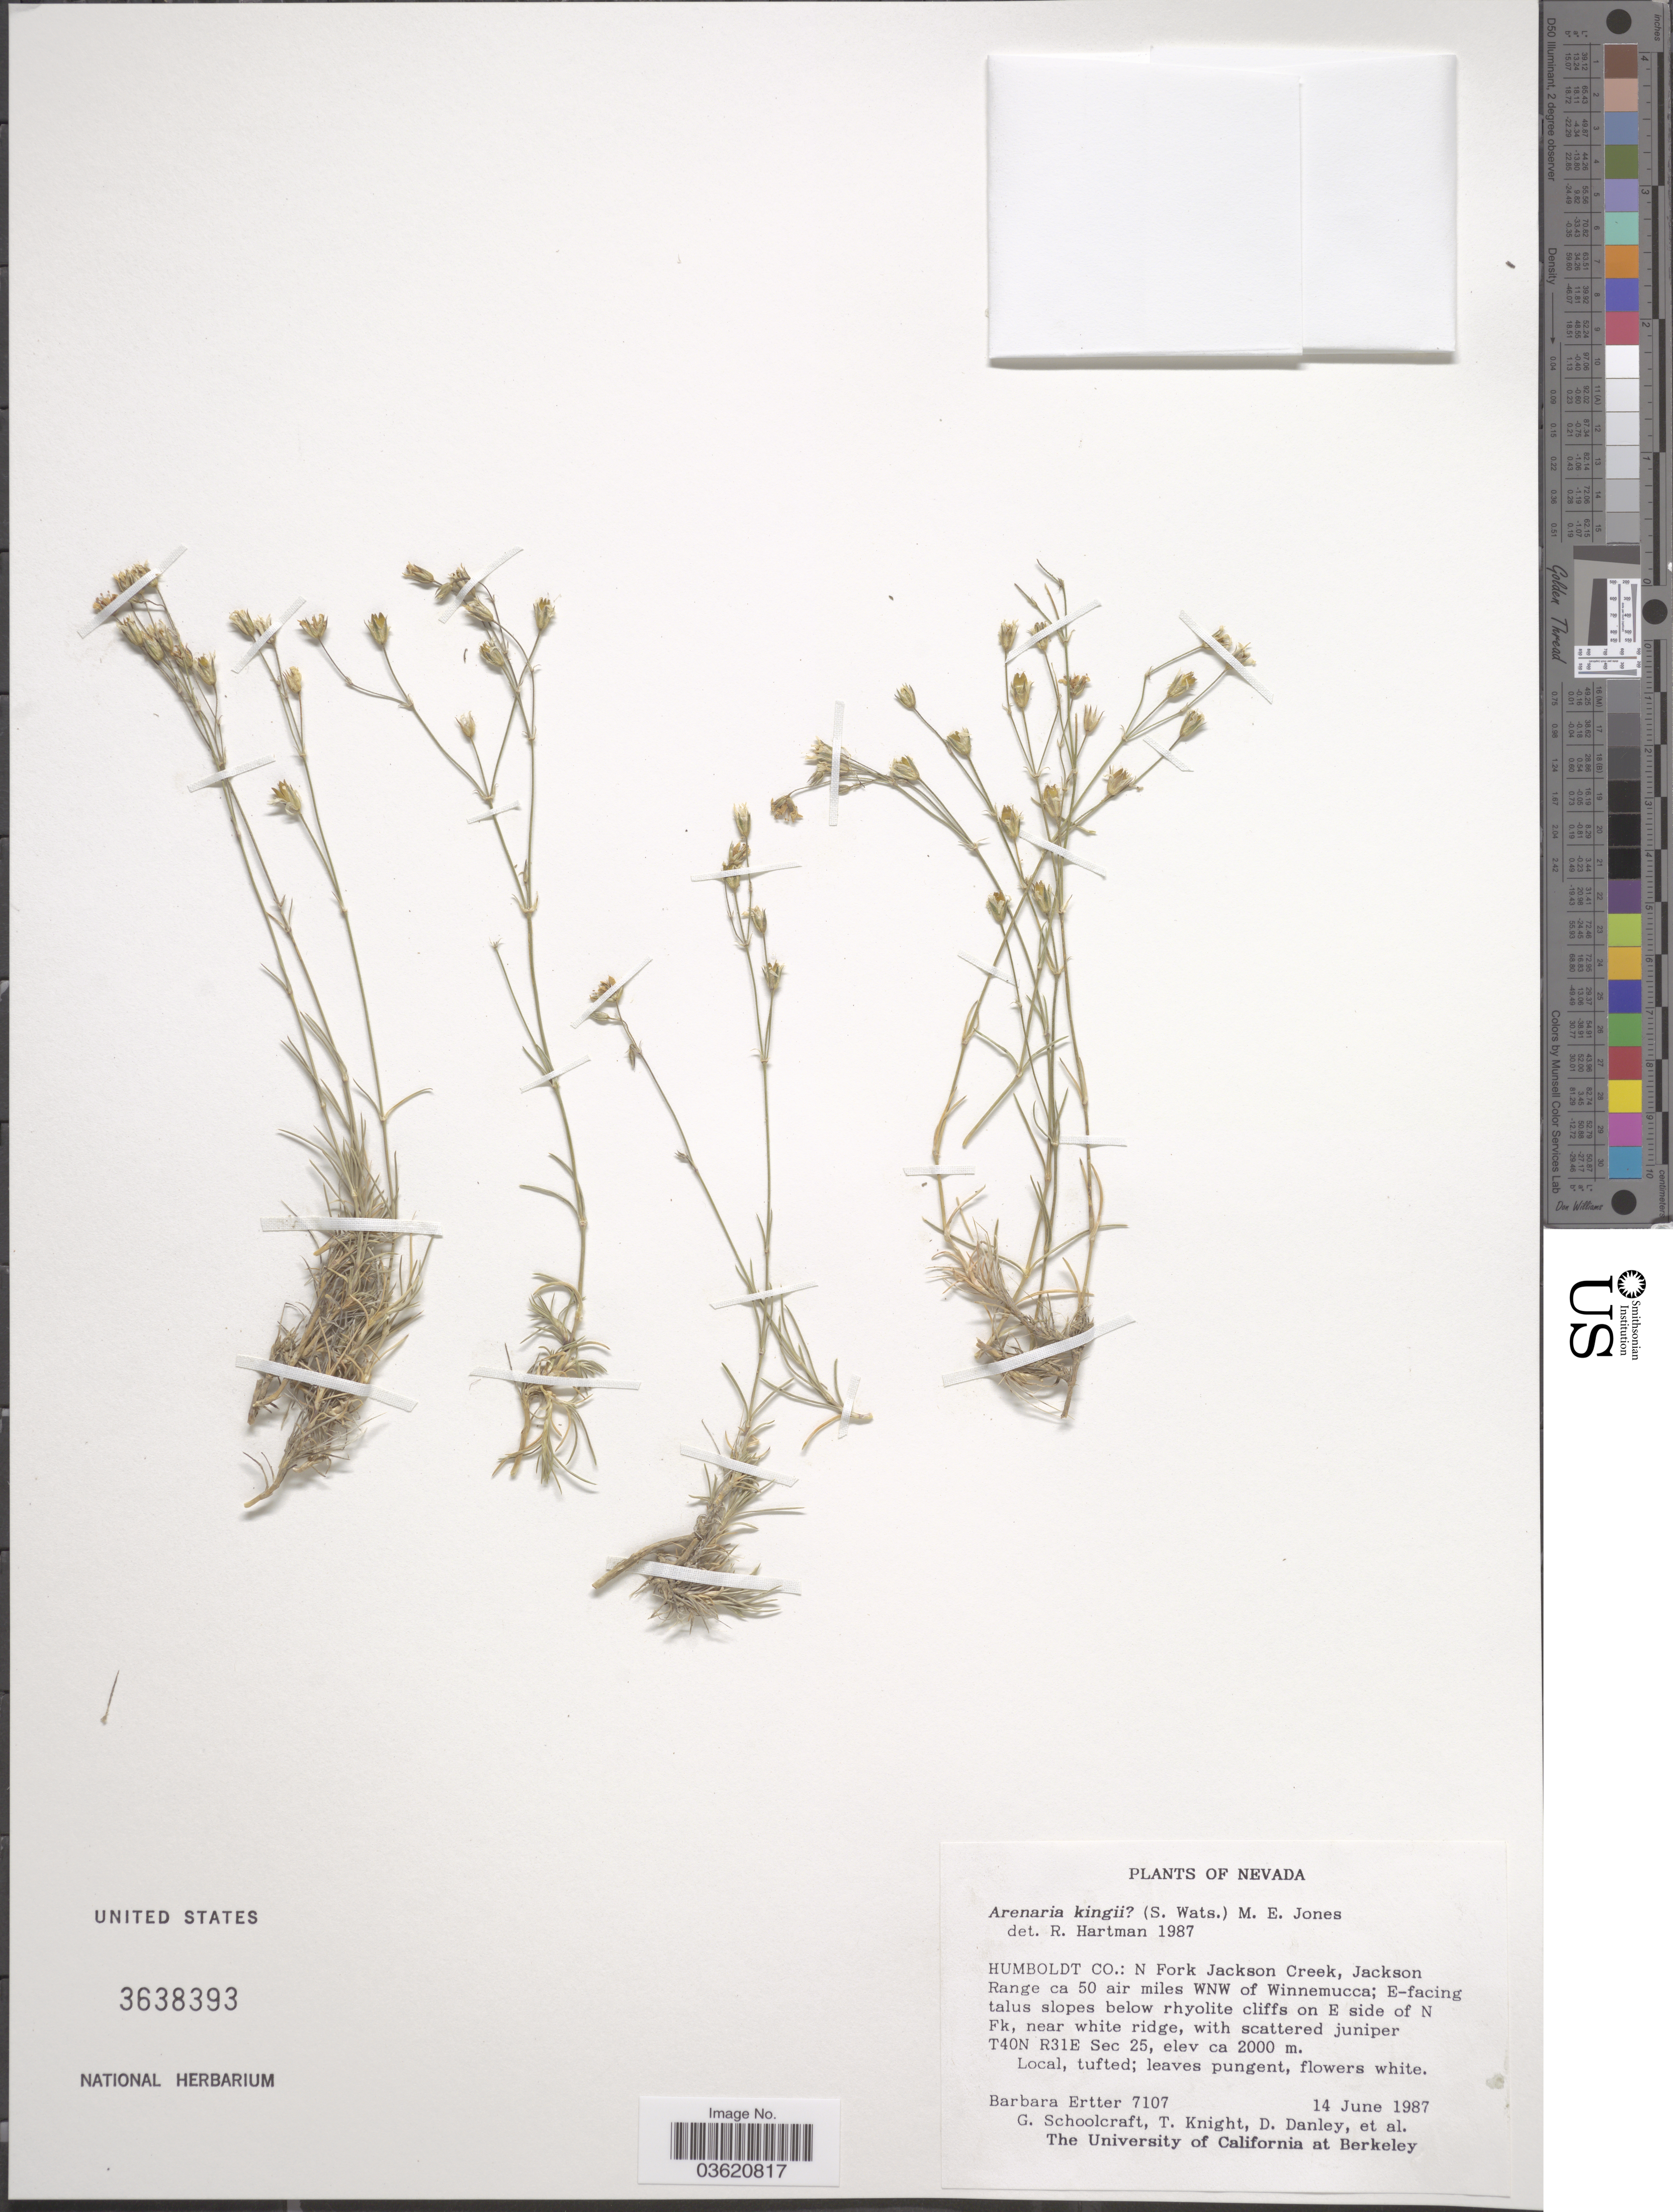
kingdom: Plantae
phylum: Tracheophyta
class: Magnoliopsida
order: Caryophyllales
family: Caryophyllaceae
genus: Eremogone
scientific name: Eremogone kingii var. glabrescens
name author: (S. Watson) Dorn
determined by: Rabeler, R. K.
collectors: B. Ertter, Schoolcraft, T. Knight, D. Danley & et al.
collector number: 7107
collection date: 1987-06-14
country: United States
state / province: Nevada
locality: Humboldt Co.: N Fork Jackson Creek, Jackson Range ca 50 air miles WNW of Winnemucca; E-facing talus slopes below rhyolite cliffs on E side of N Fk, near white ridge, with scattered juniper T40N R31E Sec 25.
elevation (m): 2000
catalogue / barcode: US 3638393